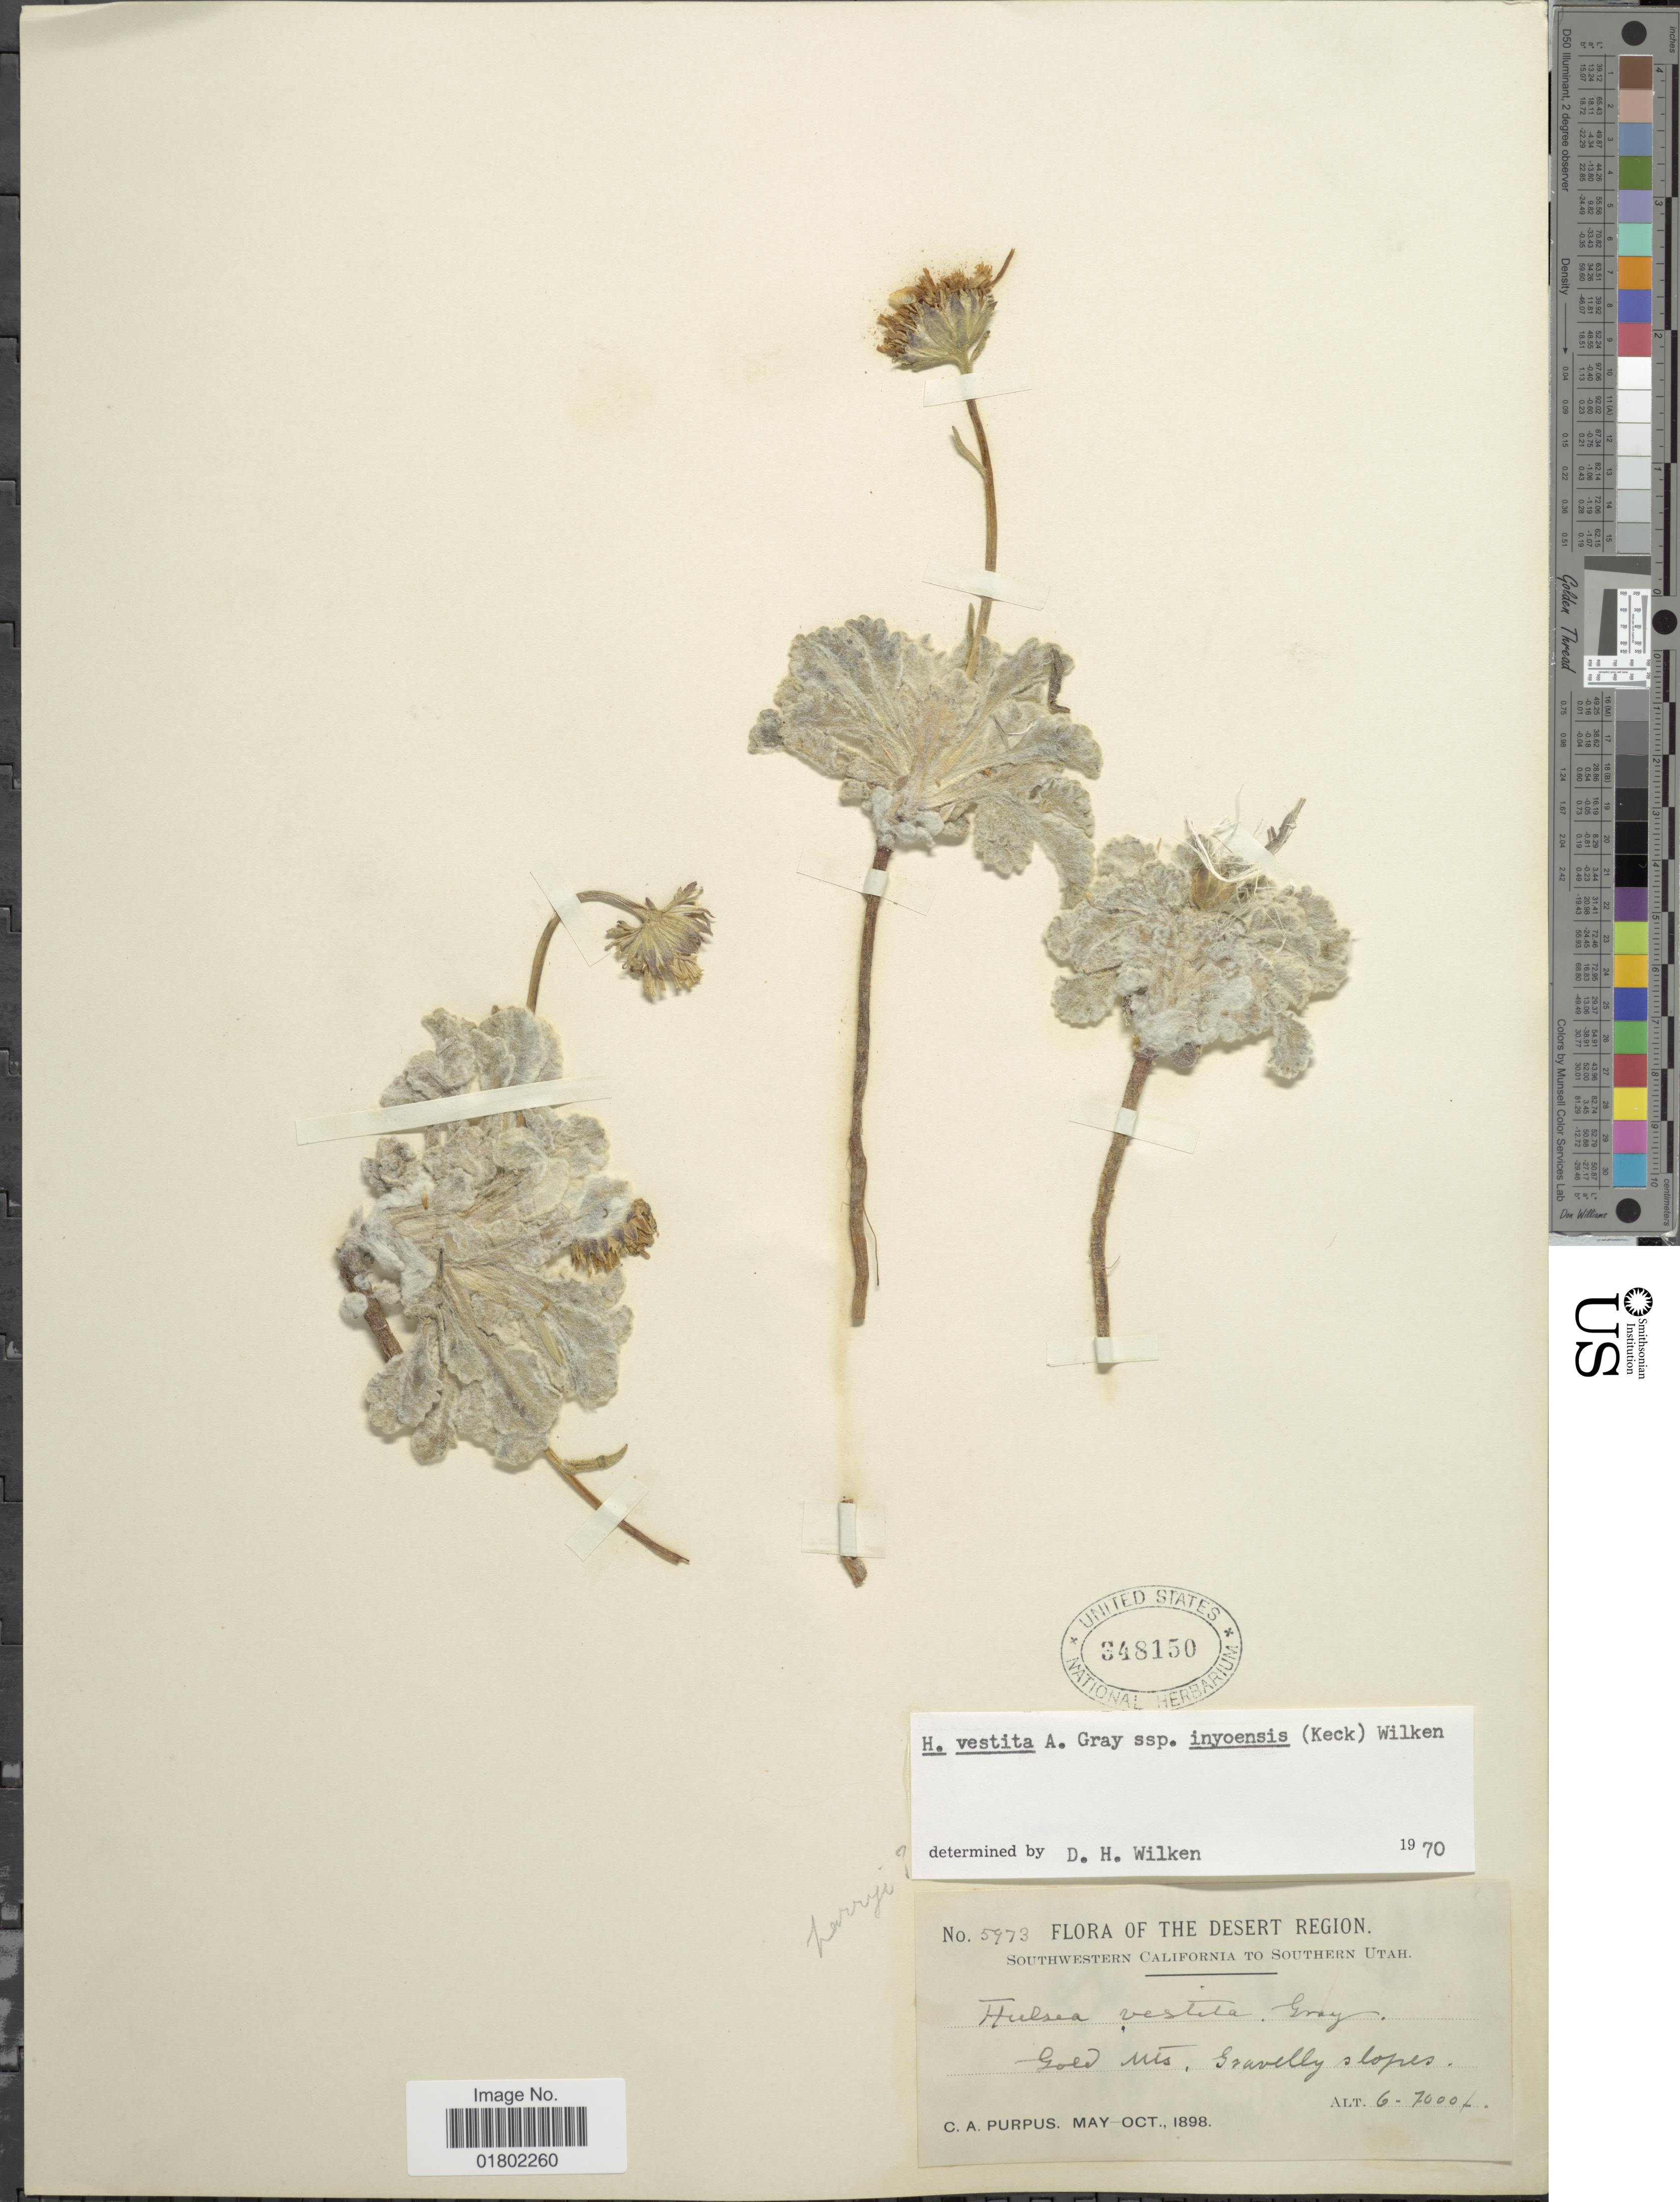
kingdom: Plantae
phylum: Tracheophyta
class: Magnoliopsida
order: Asterales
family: Asteraceae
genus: Hulsea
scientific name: Hulsea vestita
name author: A. Gray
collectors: C. A. Purpus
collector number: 5973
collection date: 1898-05/1898-10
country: United States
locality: Southwestern California to Southern Utah, Gold Mts.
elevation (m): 1829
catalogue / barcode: US 348150